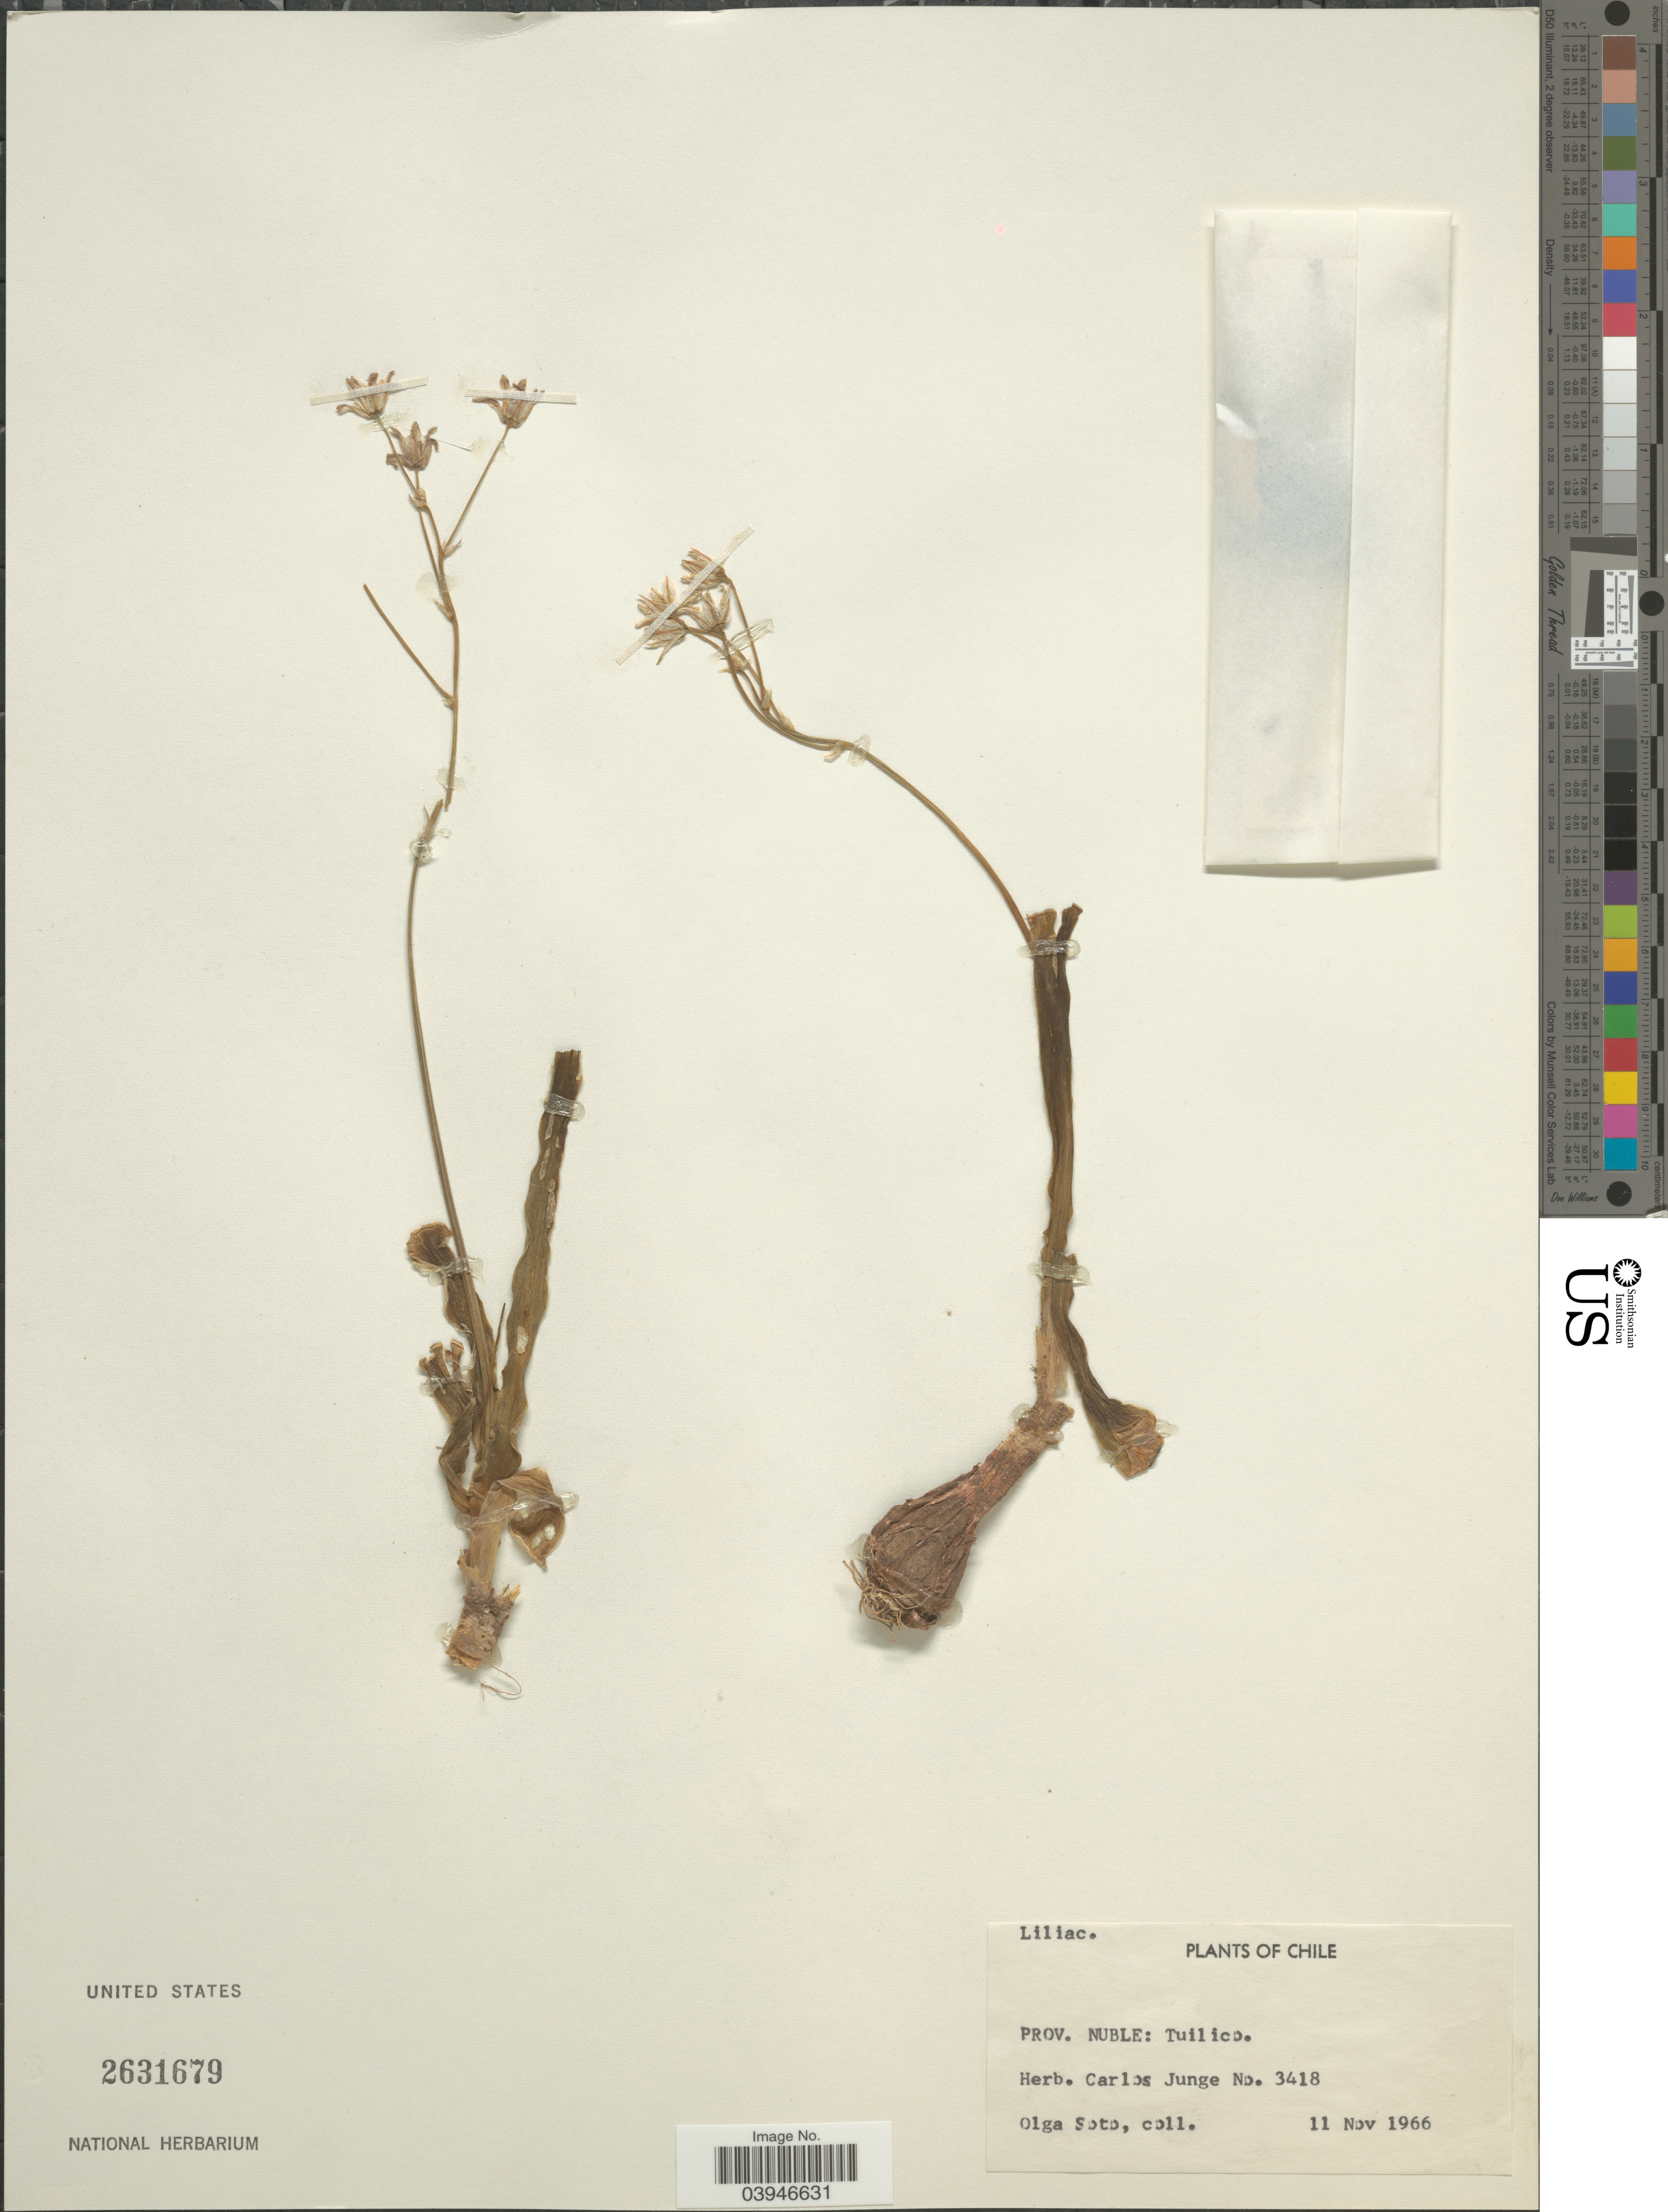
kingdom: Plantae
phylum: Tracheophyta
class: Liliopsida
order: Liliales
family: Liliaceae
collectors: O. Soto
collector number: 3418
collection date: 1966-11-11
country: Chile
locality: Prov. Nuble: Tuilico.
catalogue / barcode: US 2631679